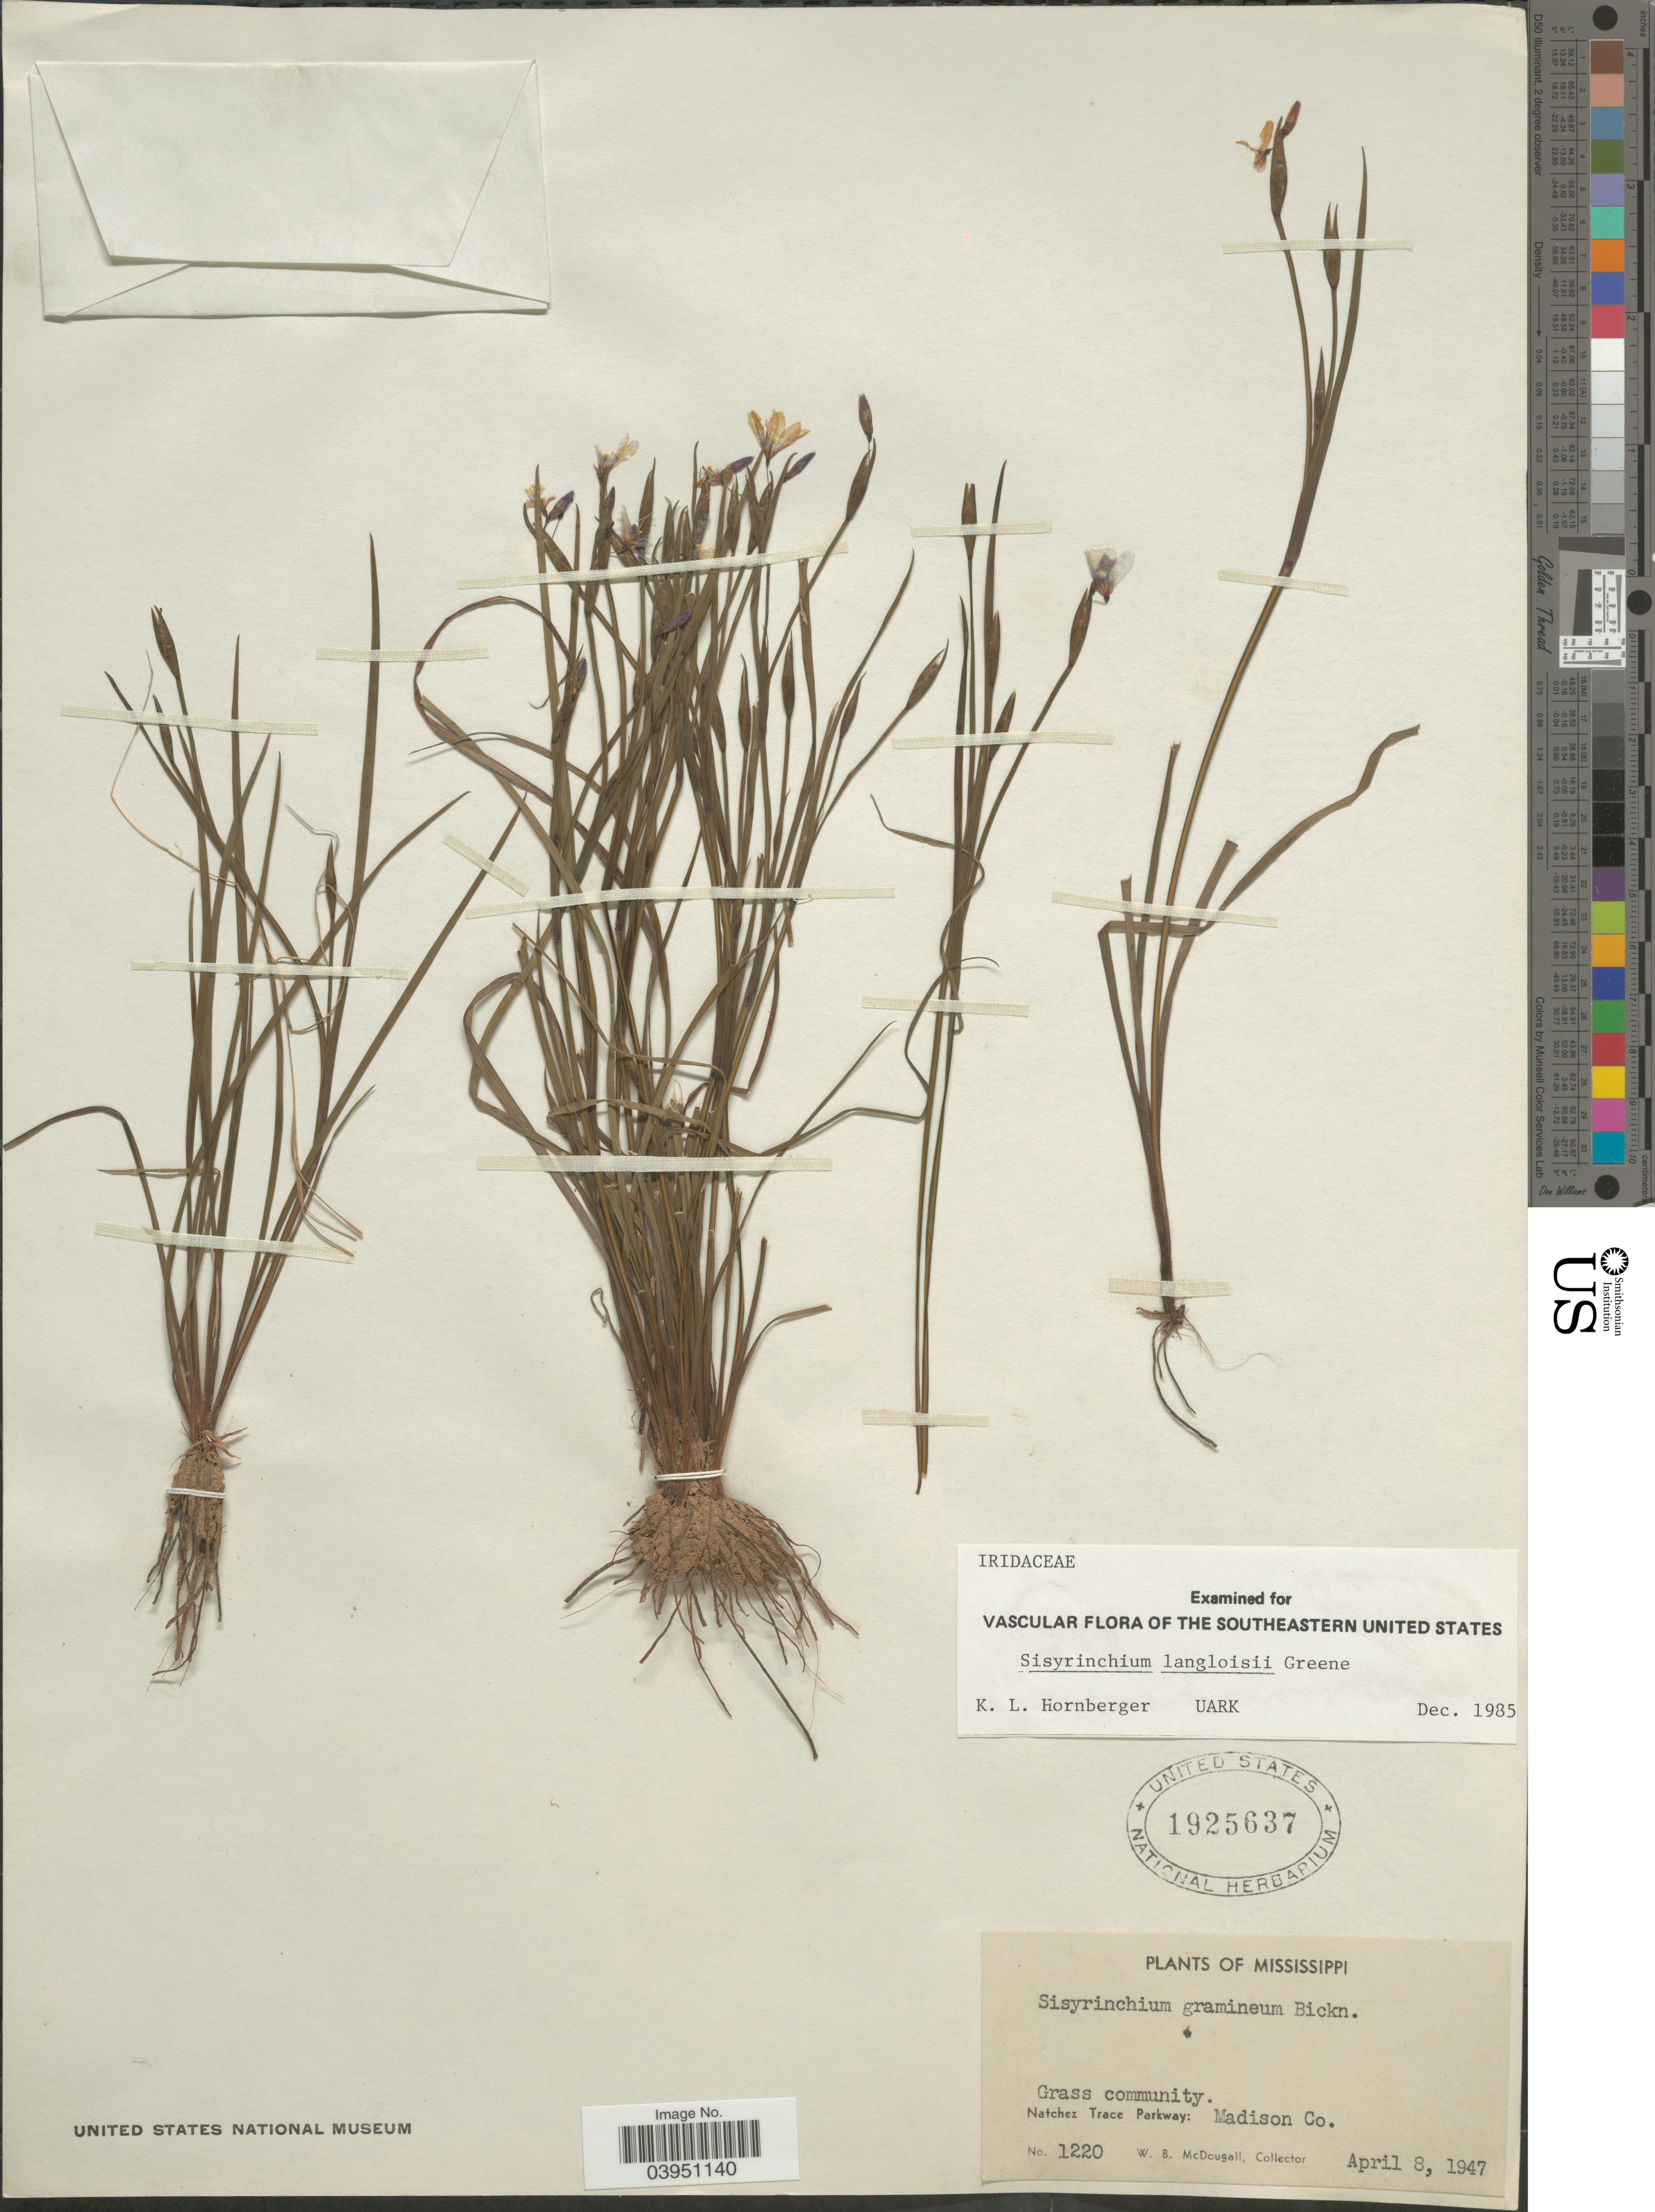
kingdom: Plantae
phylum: Tracheophyta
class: Liliopsida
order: Asparagales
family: Iridaceae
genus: Sisyrinchium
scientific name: Sisyrinchium langloisii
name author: Greene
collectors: W. B. McDougall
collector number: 1220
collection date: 1947-04-08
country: United States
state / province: Mississippi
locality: Grass community. Natchez Trace Parkway: Madison Co.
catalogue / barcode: US 1925637